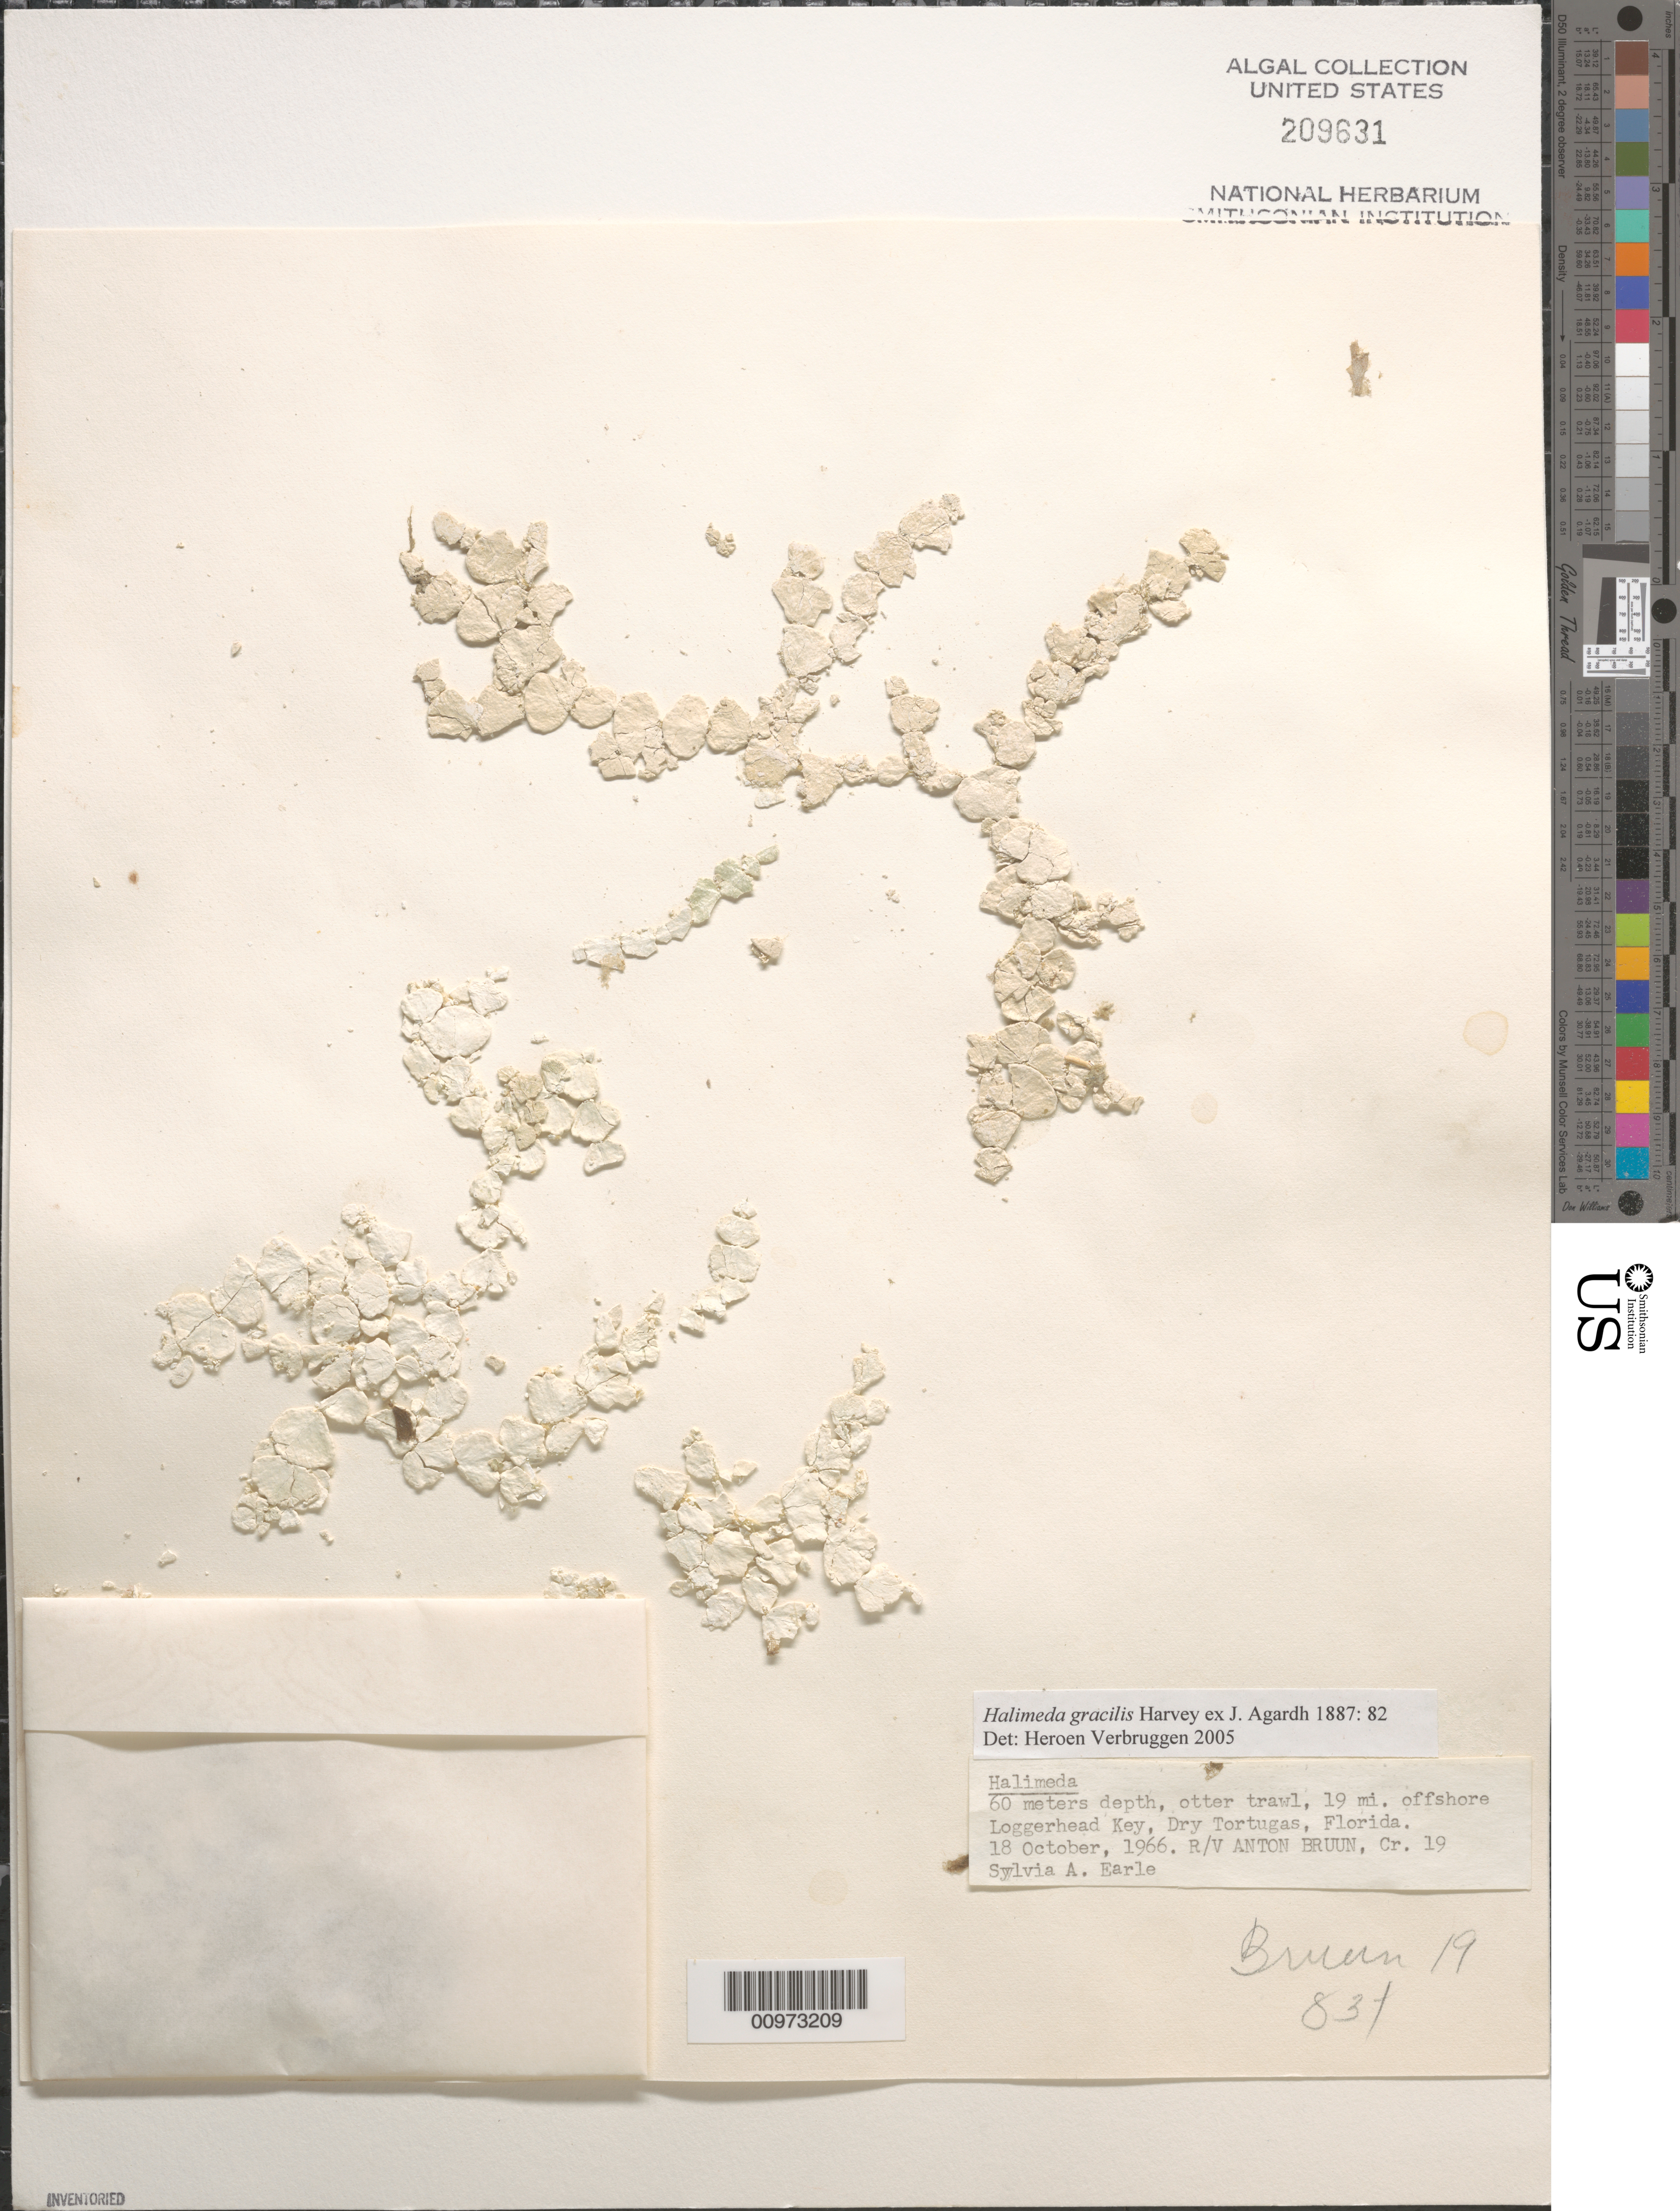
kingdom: Plantae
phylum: Chlorophyta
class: Ulvophyceae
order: Bryopsidales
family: Halimedaceae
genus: Halimeda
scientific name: Halimeda gracilis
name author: Harv. ex J. Agardh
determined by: Verbruggen, H.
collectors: S. A. Earle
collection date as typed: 18 Oct 1966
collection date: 1966-10-18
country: United States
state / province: Florida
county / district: Monroe County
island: Dry Tortugas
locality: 19 miles off Loggerhead Key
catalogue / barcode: US 209631